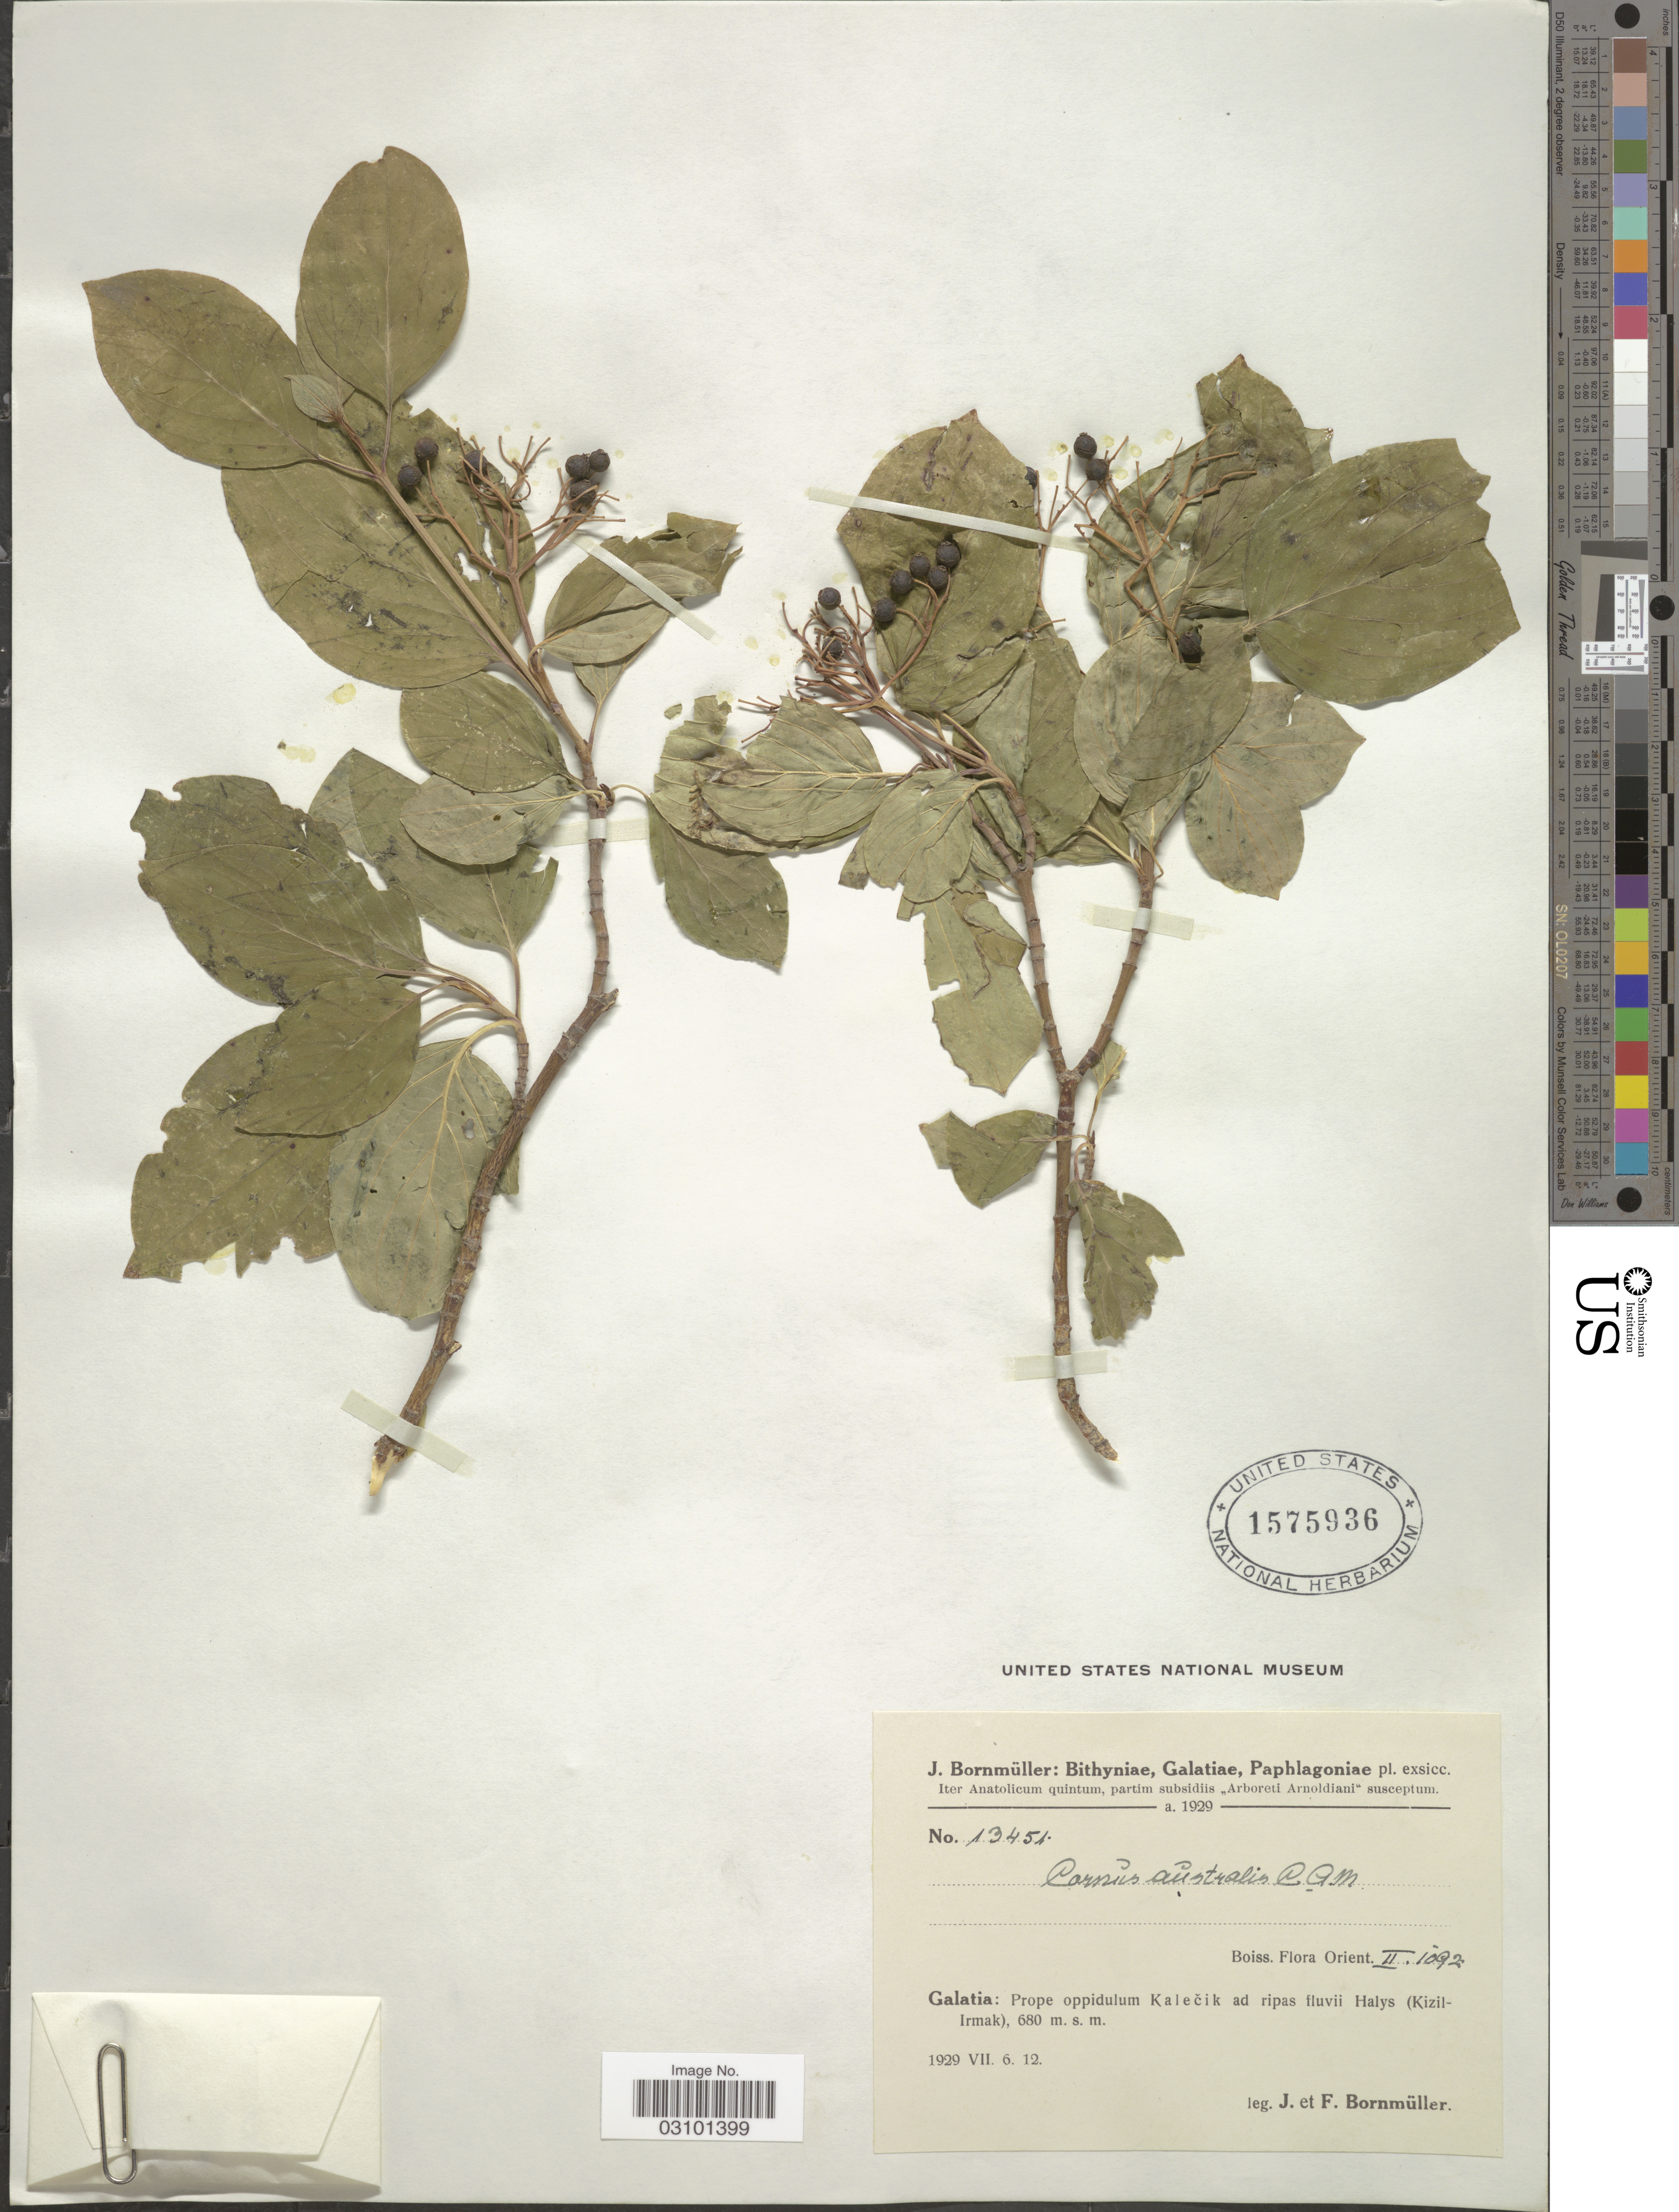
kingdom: Plantae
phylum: Tracheophyta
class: Magnoliopsida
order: Cornales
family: Cornaceae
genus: Cornus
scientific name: Cornus australis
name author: C.A. Mey.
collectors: J. Bornmüller & F. Bornmüller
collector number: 13451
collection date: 1929-07-06/1929-07-12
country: Turkey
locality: Galatia: Prope oppidulum Kalecik ad ripas fluvii Halys (Kizil-Irmak).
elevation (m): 680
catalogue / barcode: US 1575936